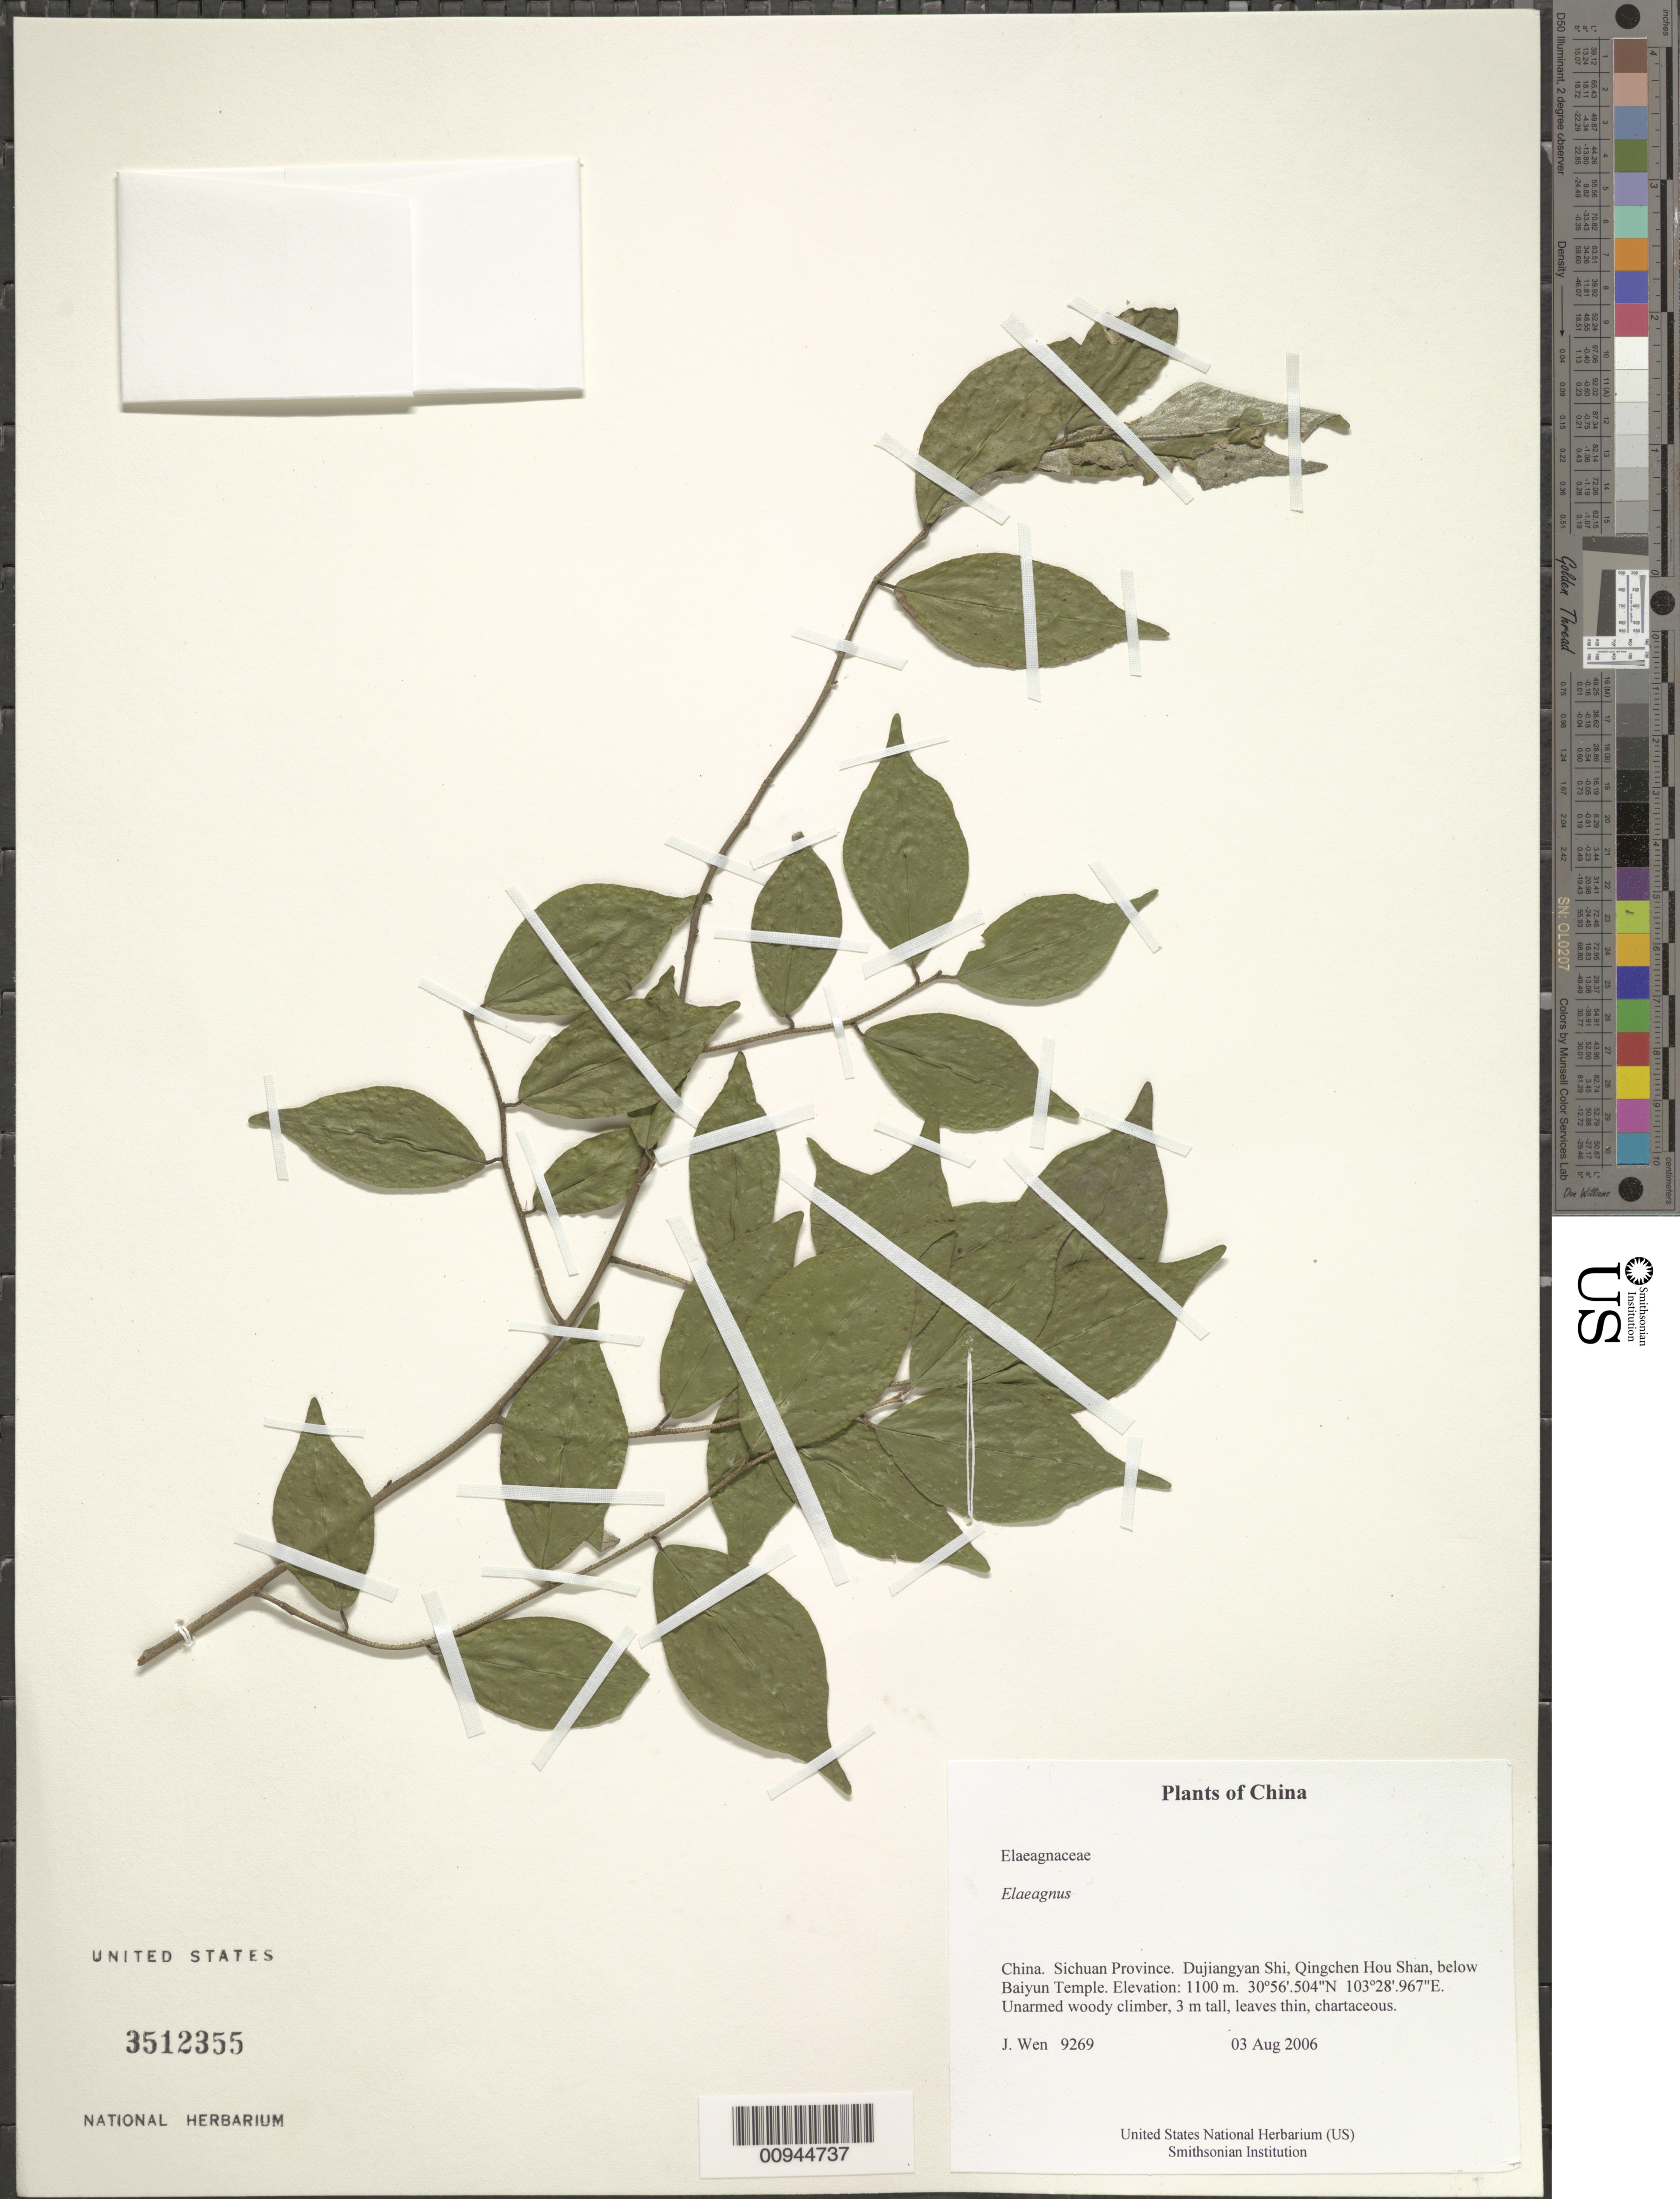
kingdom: Plantae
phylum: Tracheophyta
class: Magnoliopsida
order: Rosales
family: Elaeagnaceae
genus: Elaeagnus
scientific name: Elaeagnus sp.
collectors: J. Wen & S. Wu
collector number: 9269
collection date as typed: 03 Aug 2006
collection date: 2006-08-03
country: China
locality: Sichuan Province. Dujiangyan Shi, Qingchen Hou Shan, below Baiyun Temple.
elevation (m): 1100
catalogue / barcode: US 3512355